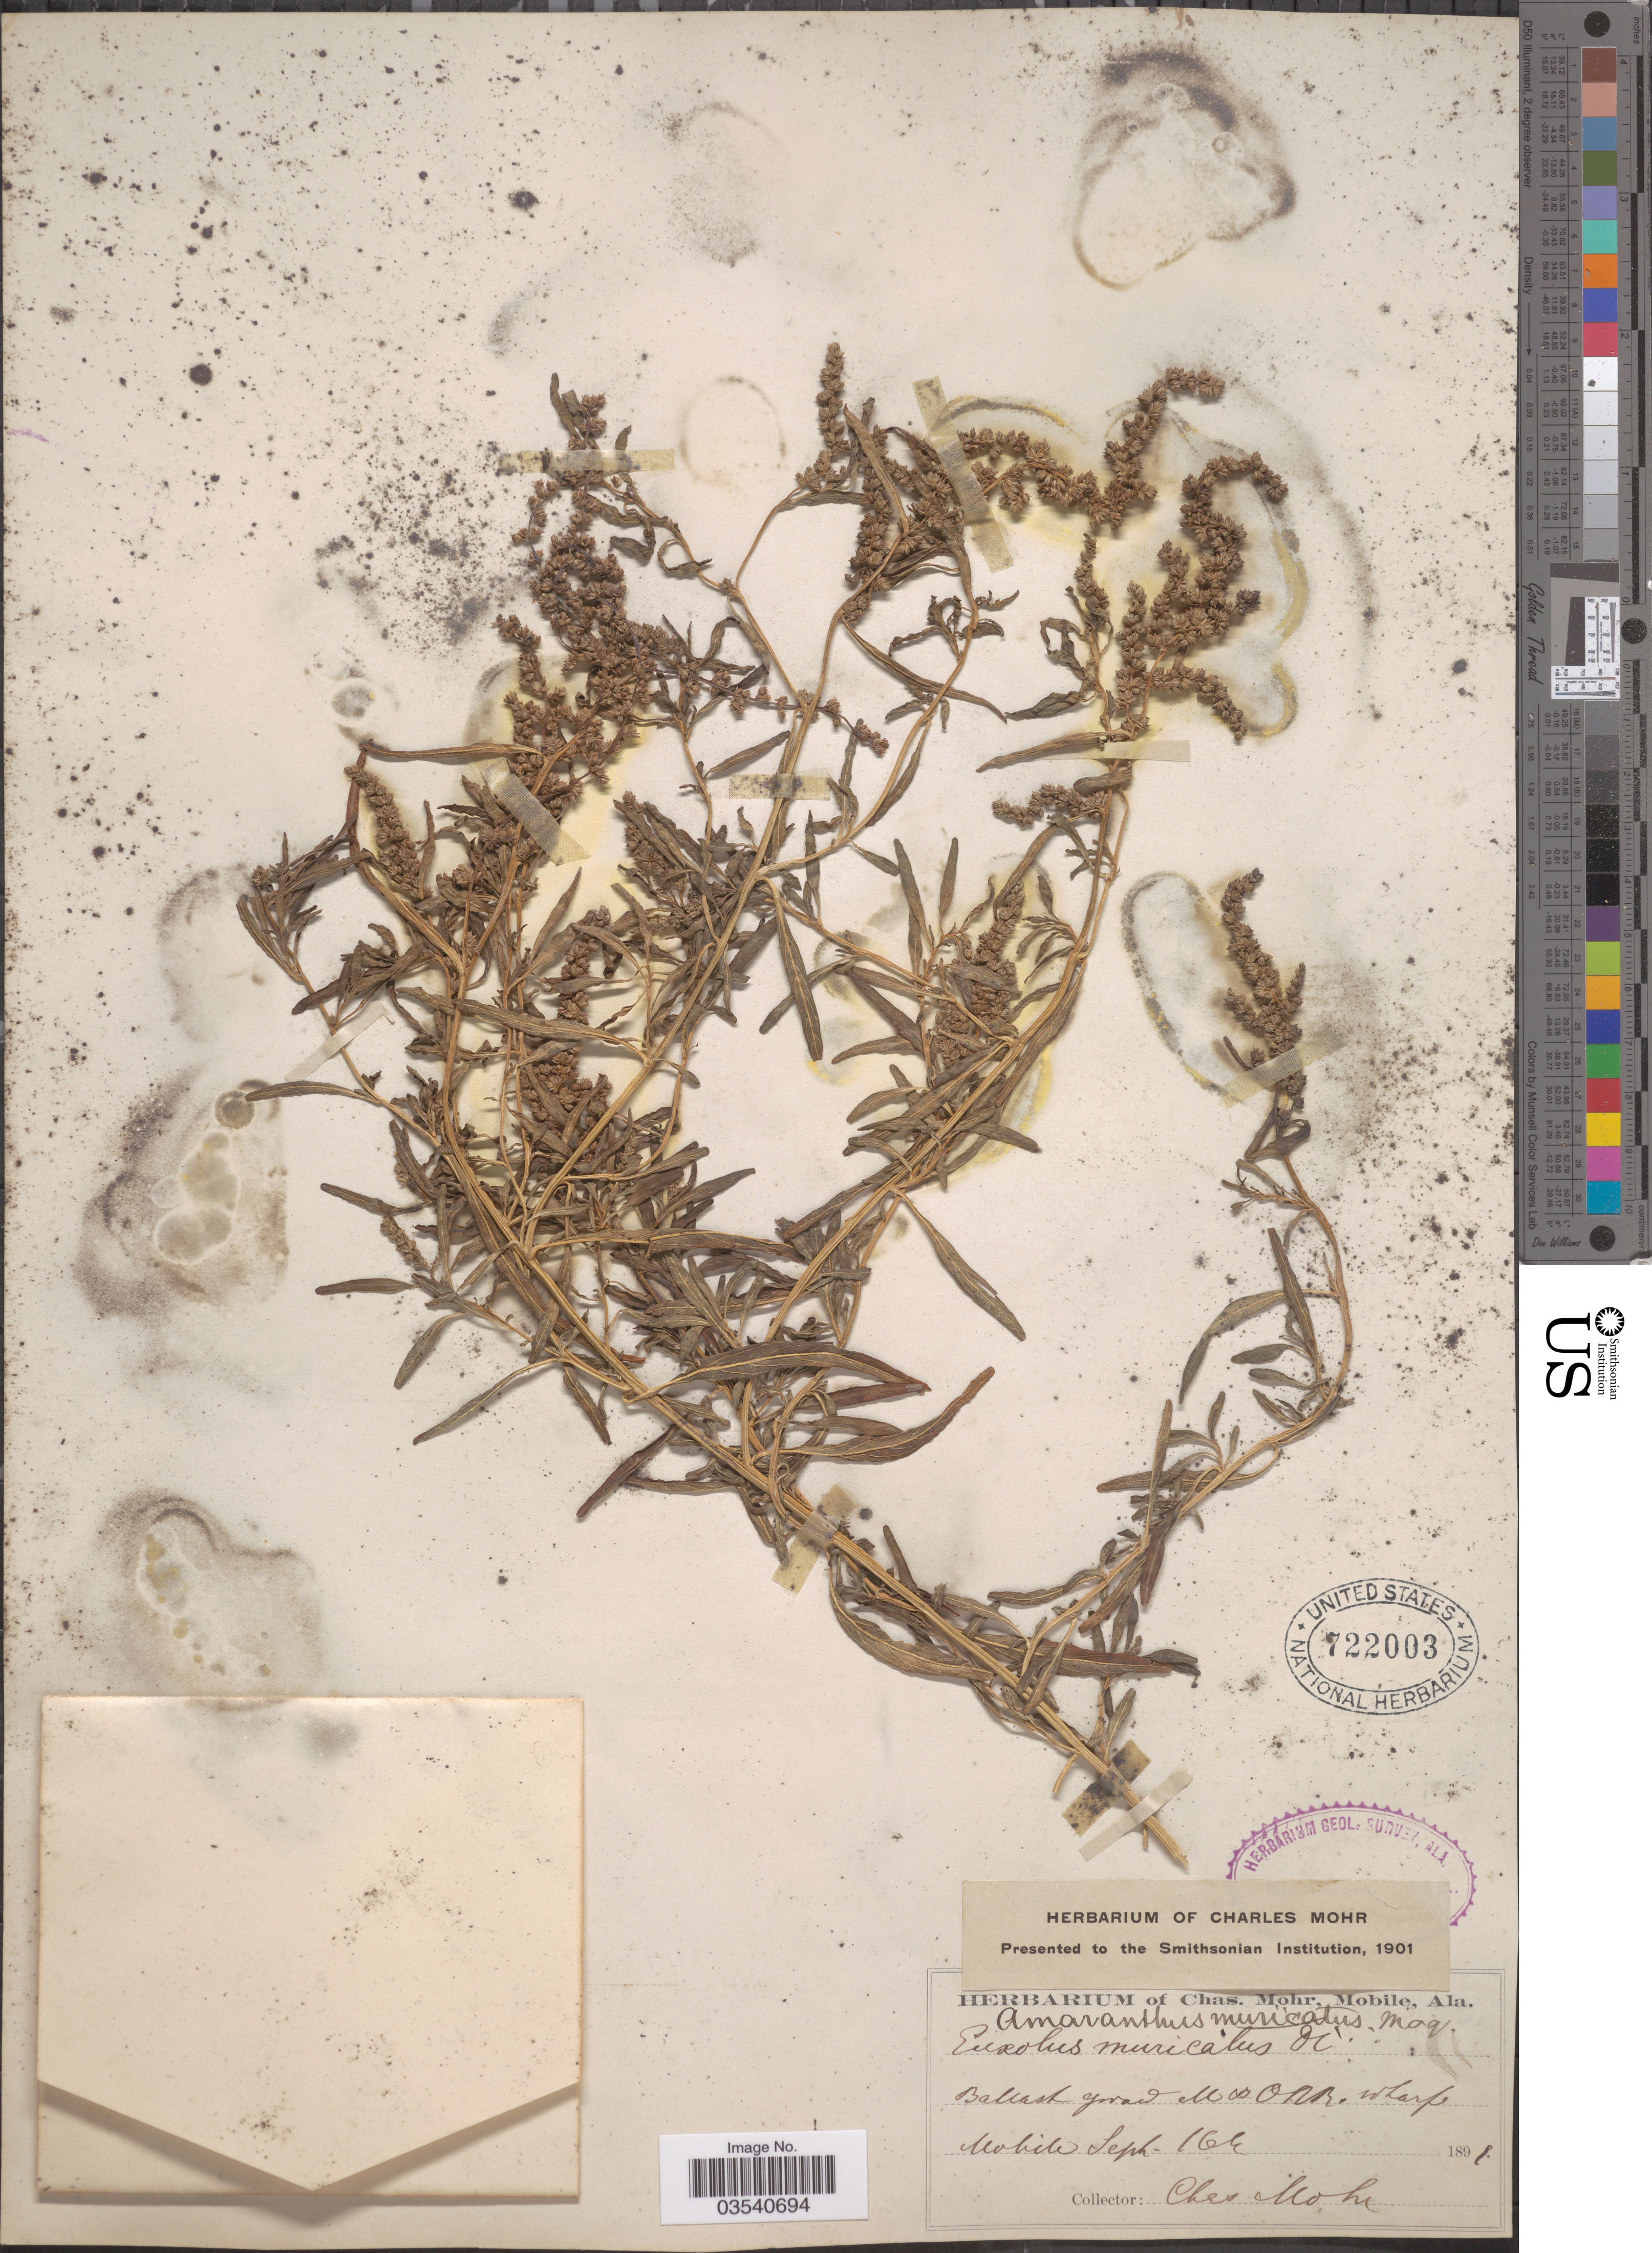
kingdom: Plantae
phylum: Tracheophyta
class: Magnoliopsida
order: Caryophyllales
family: Amaranthaceae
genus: Amaranthus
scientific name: Amaranthus muricatus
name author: (Moq.) Hieron.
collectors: Mohr, C. T. (herbarium)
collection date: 1891-09-16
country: United States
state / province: Alabama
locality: Mobile. Ballast ground M. & O.R.R. wharf.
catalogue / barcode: US 722003